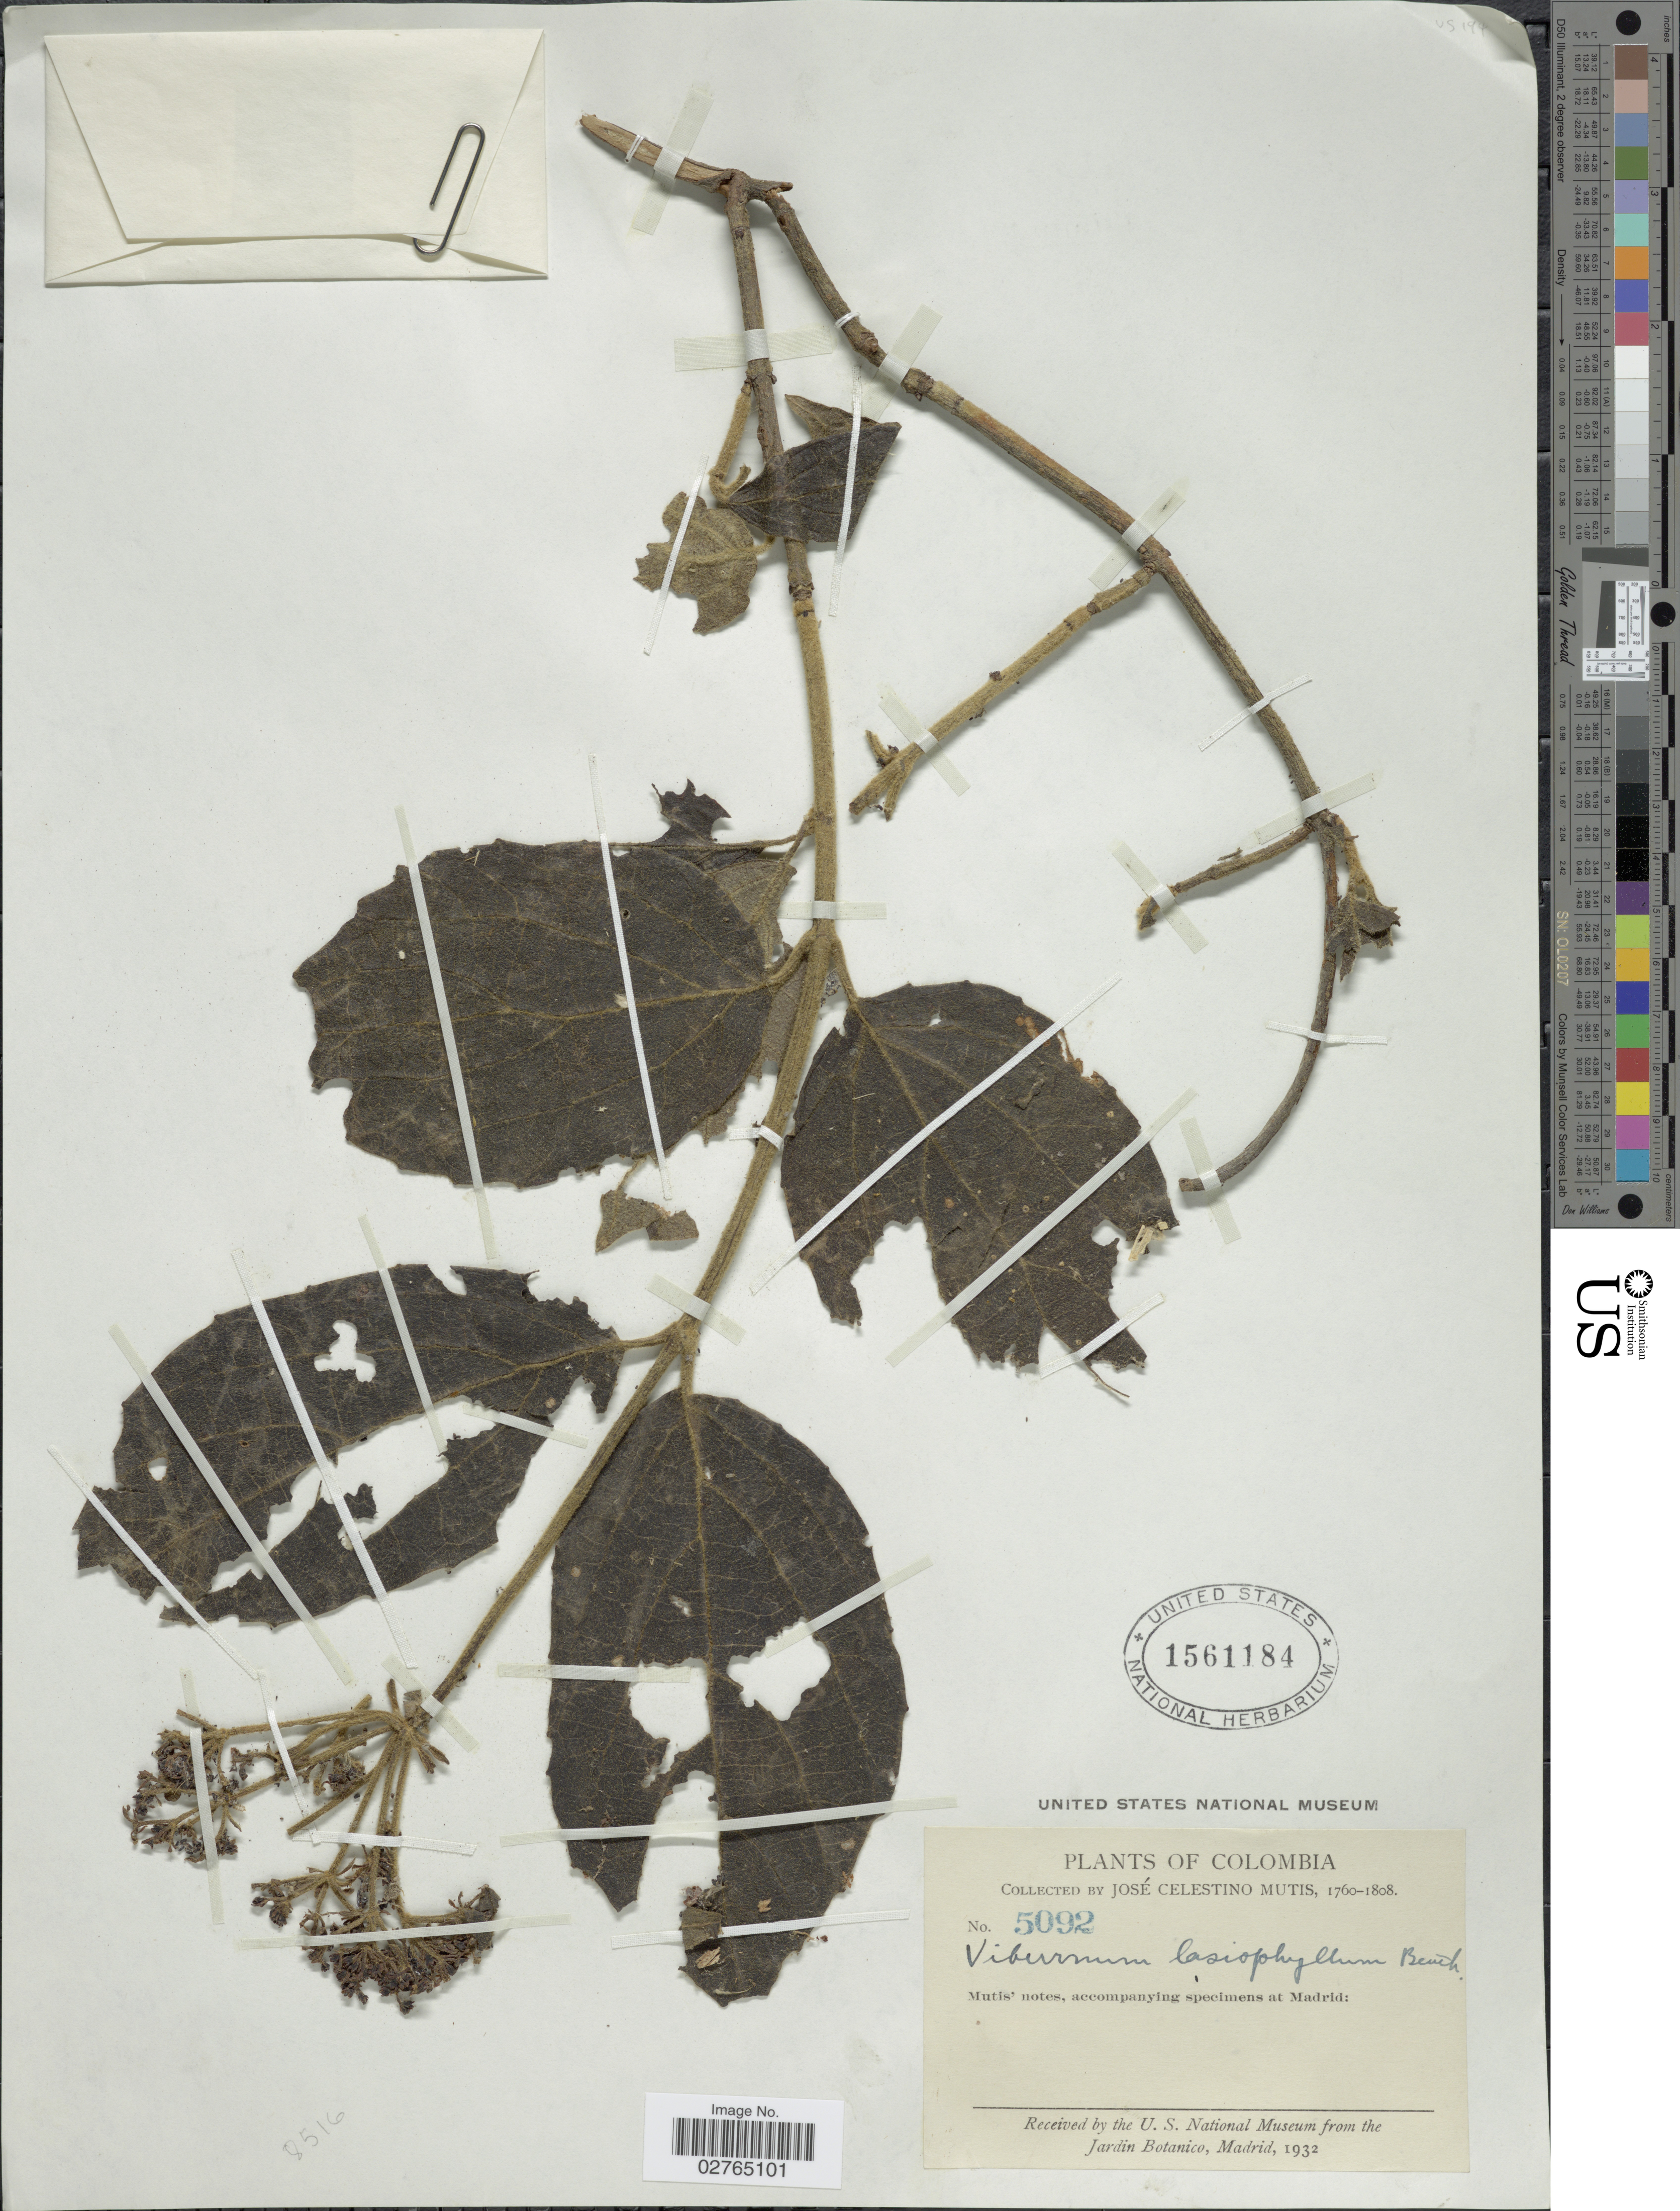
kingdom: Plantae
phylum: Tracheophyta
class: Magnoliopsida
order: Dipsacales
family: Viburnaceae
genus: Viburnum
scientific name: Viburnum lasiophyllum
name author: Benth.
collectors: J. C. B. Mutis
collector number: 5092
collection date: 1760/1808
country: Colombia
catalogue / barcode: US 1561184